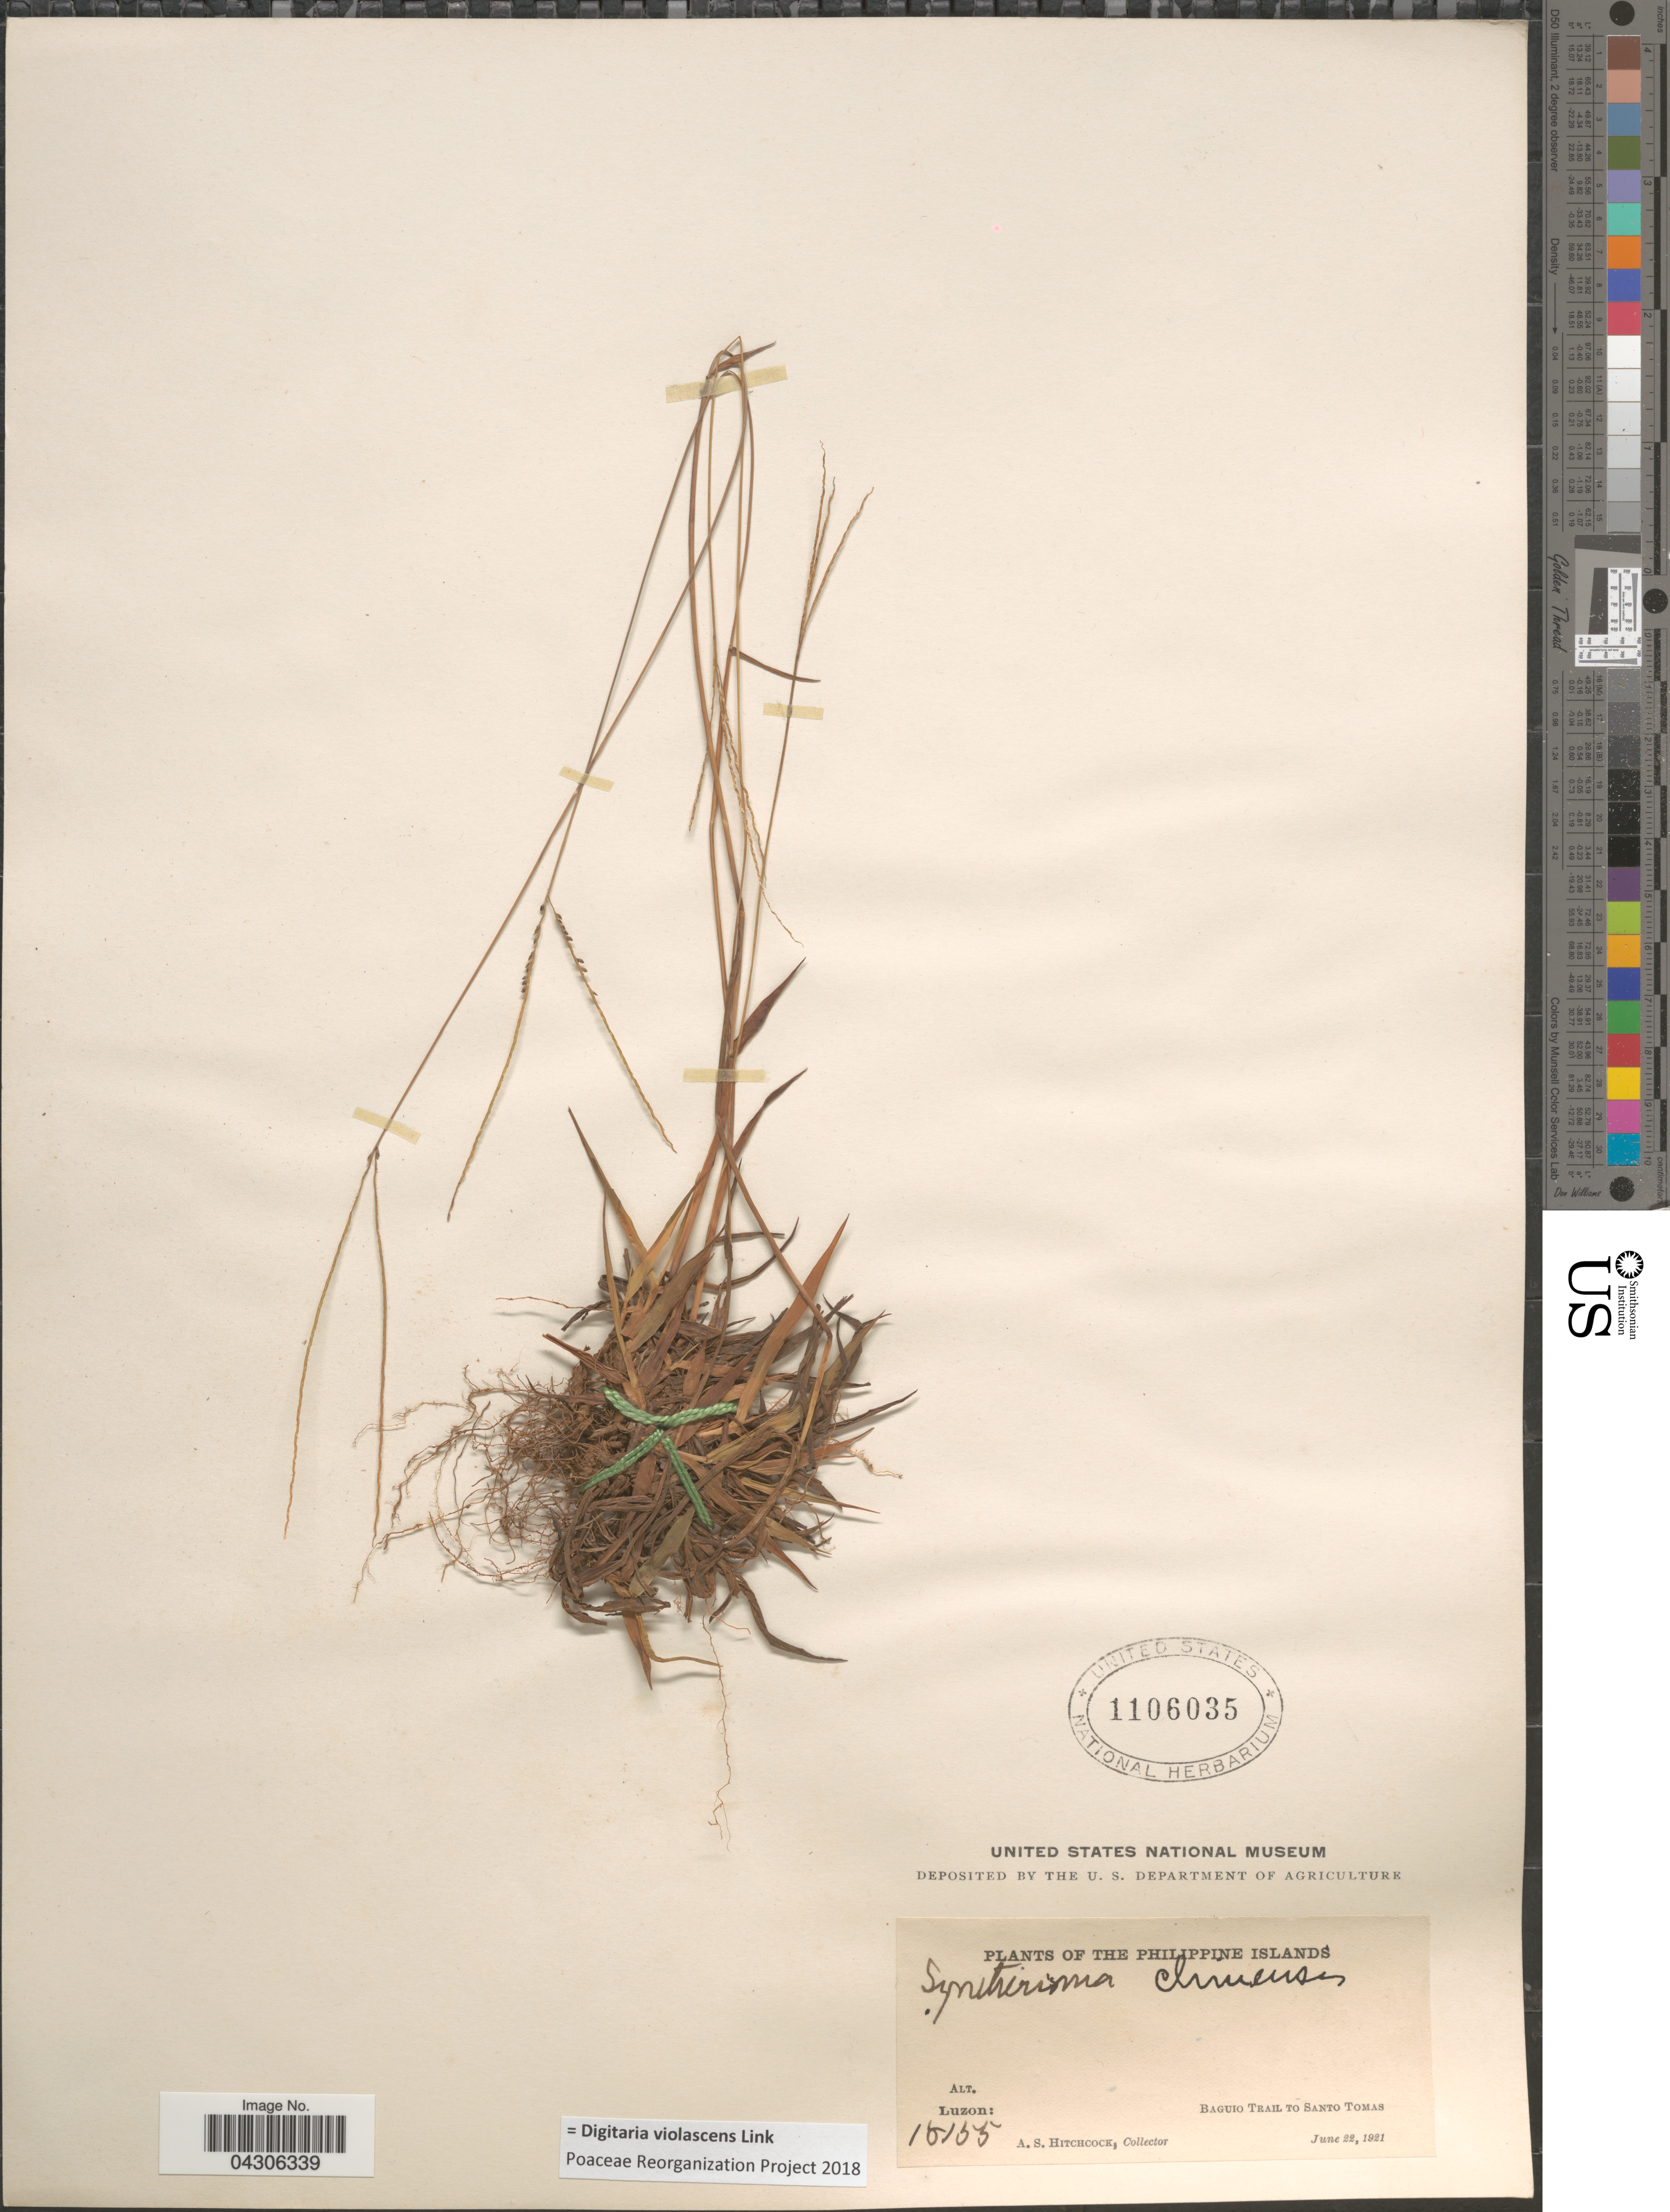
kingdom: Plantae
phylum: Tracheophyta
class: Liliopsida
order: Poales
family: Poaceae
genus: Digitaria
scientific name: Digitaria violascens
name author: Link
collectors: A. S. Hitchcock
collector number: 18155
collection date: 1921-06-22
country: Philippines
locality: Philippine Islands. Luzon: Baguio Trail to Santo Tomas.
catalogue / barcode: US 1106035